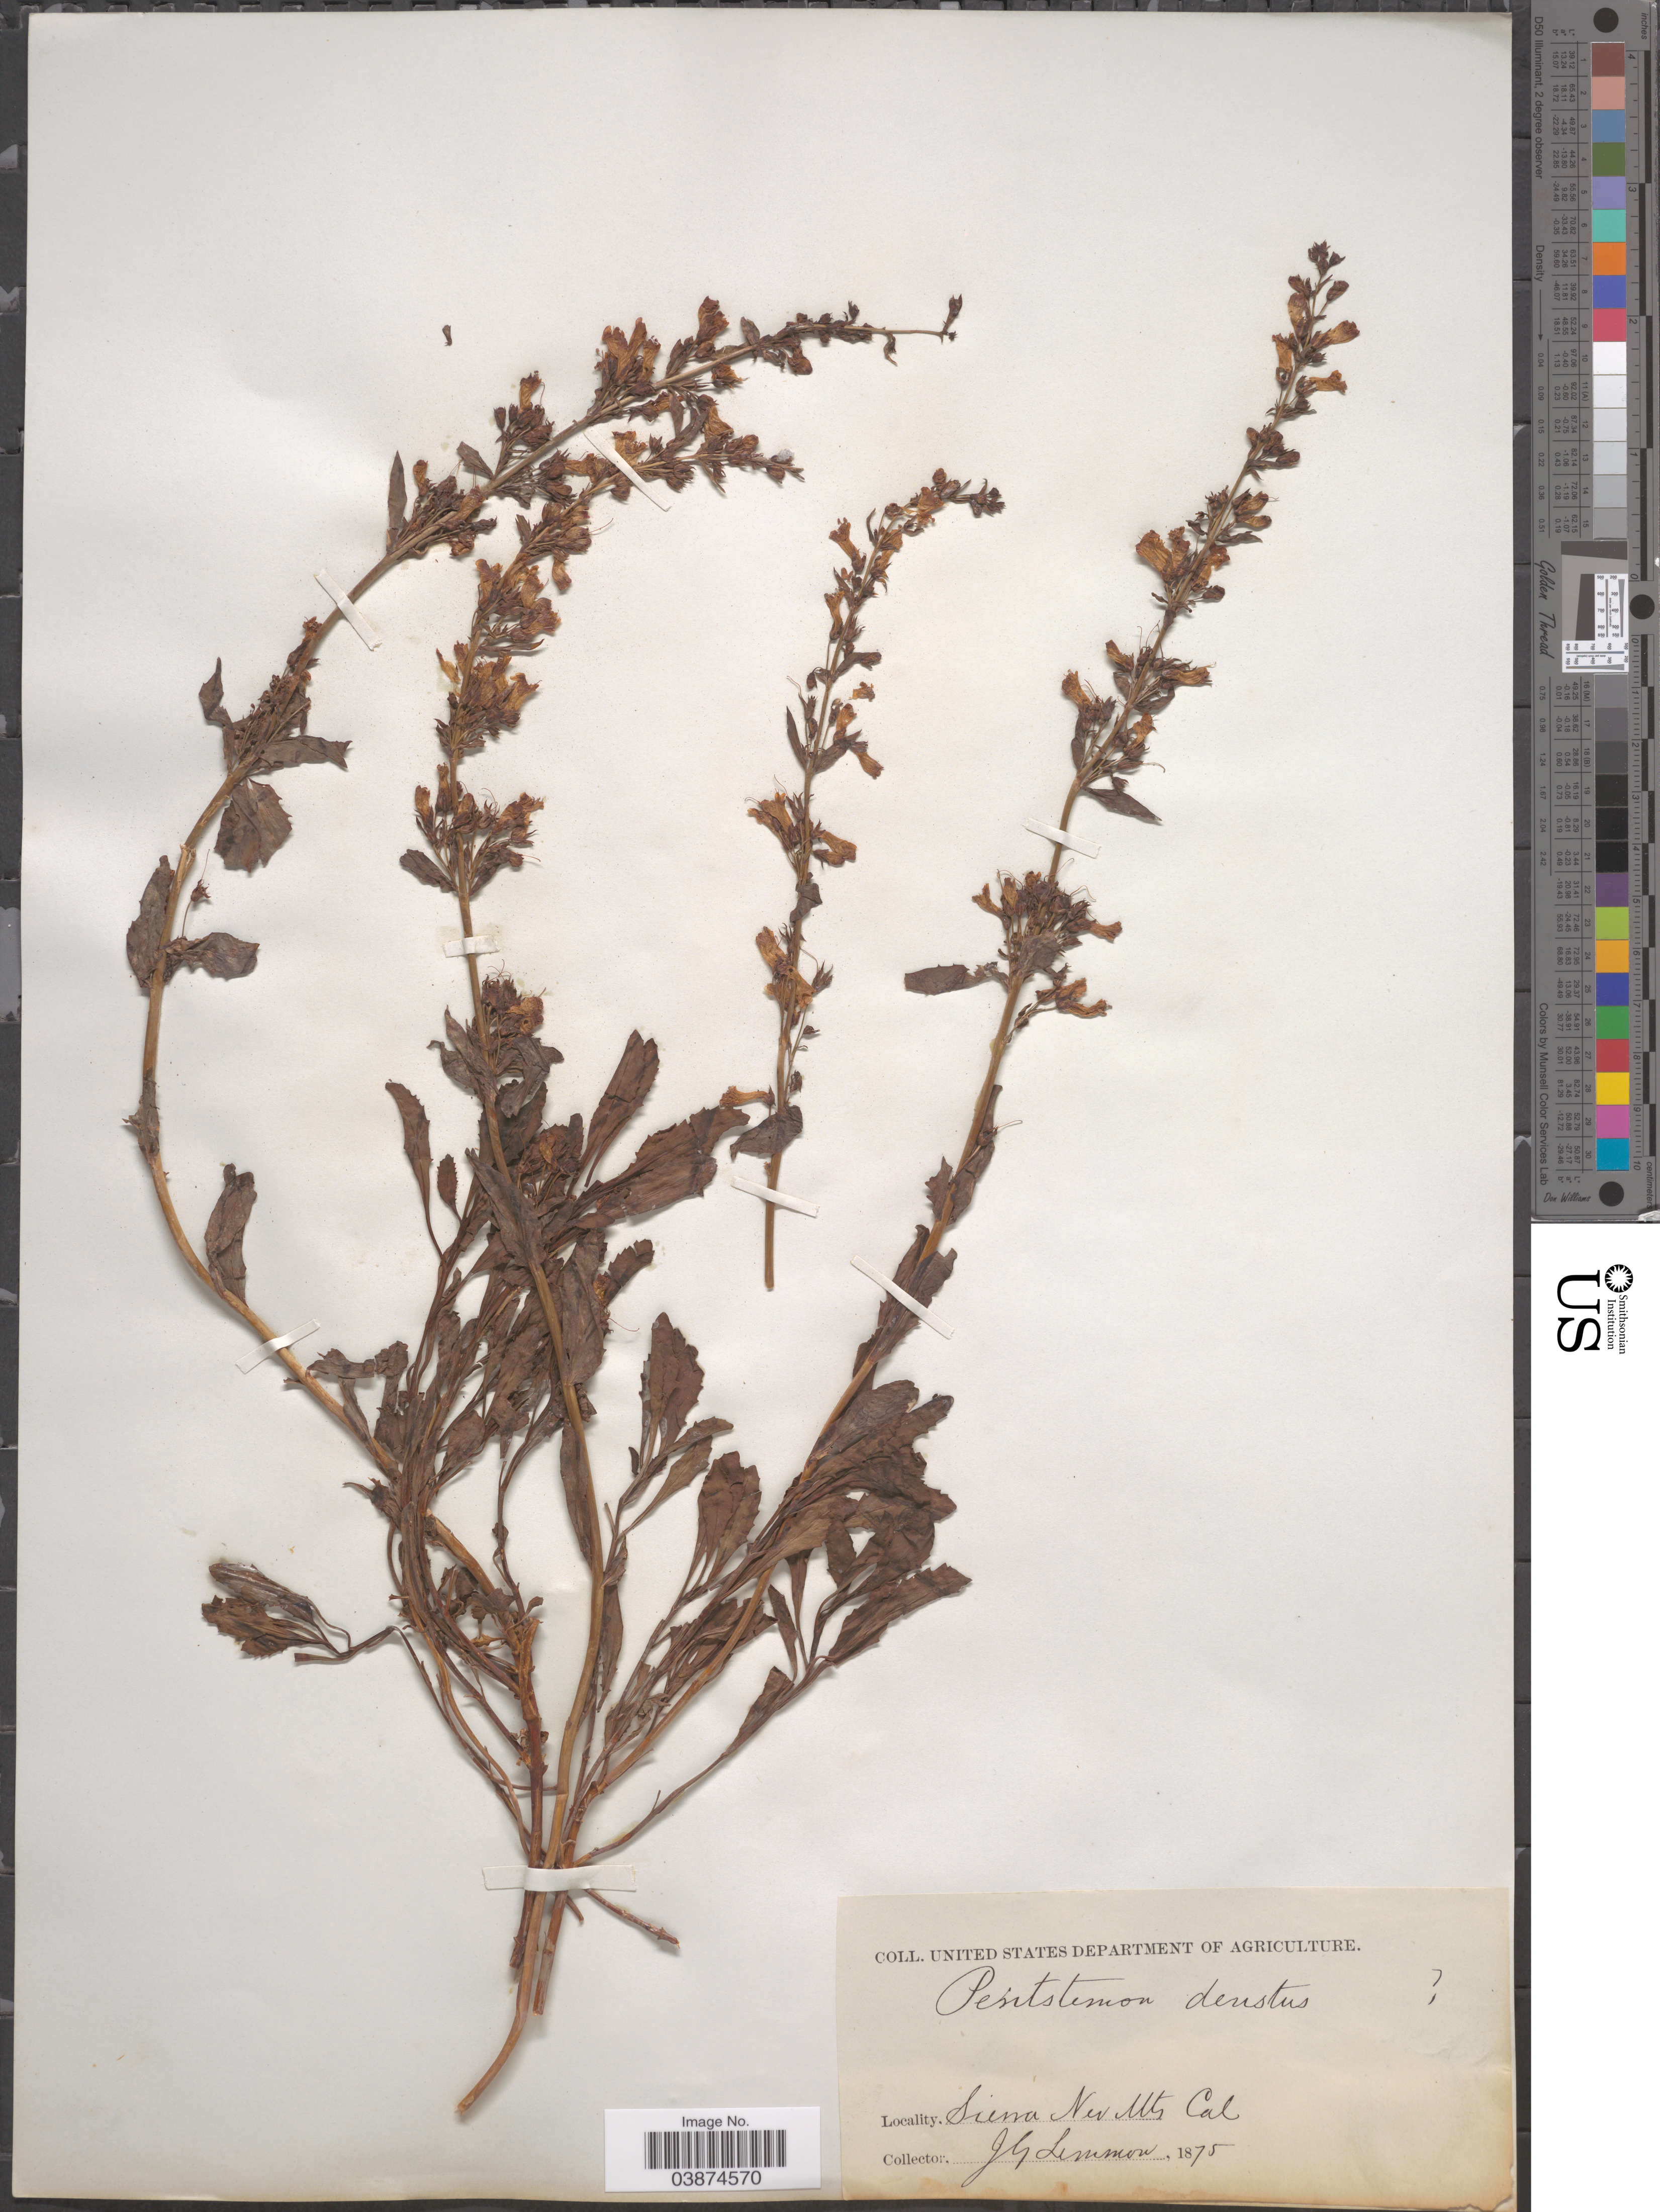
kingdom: Plantae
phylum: Tracheophyta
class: Magnoliopsida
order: Lamiales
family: Plantaginaceae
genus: Penstemon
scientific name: Penstemon deustus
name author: Douglas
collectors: J. Lemmon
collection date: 1875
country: United States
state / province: California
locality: Sierra Nev Mts.